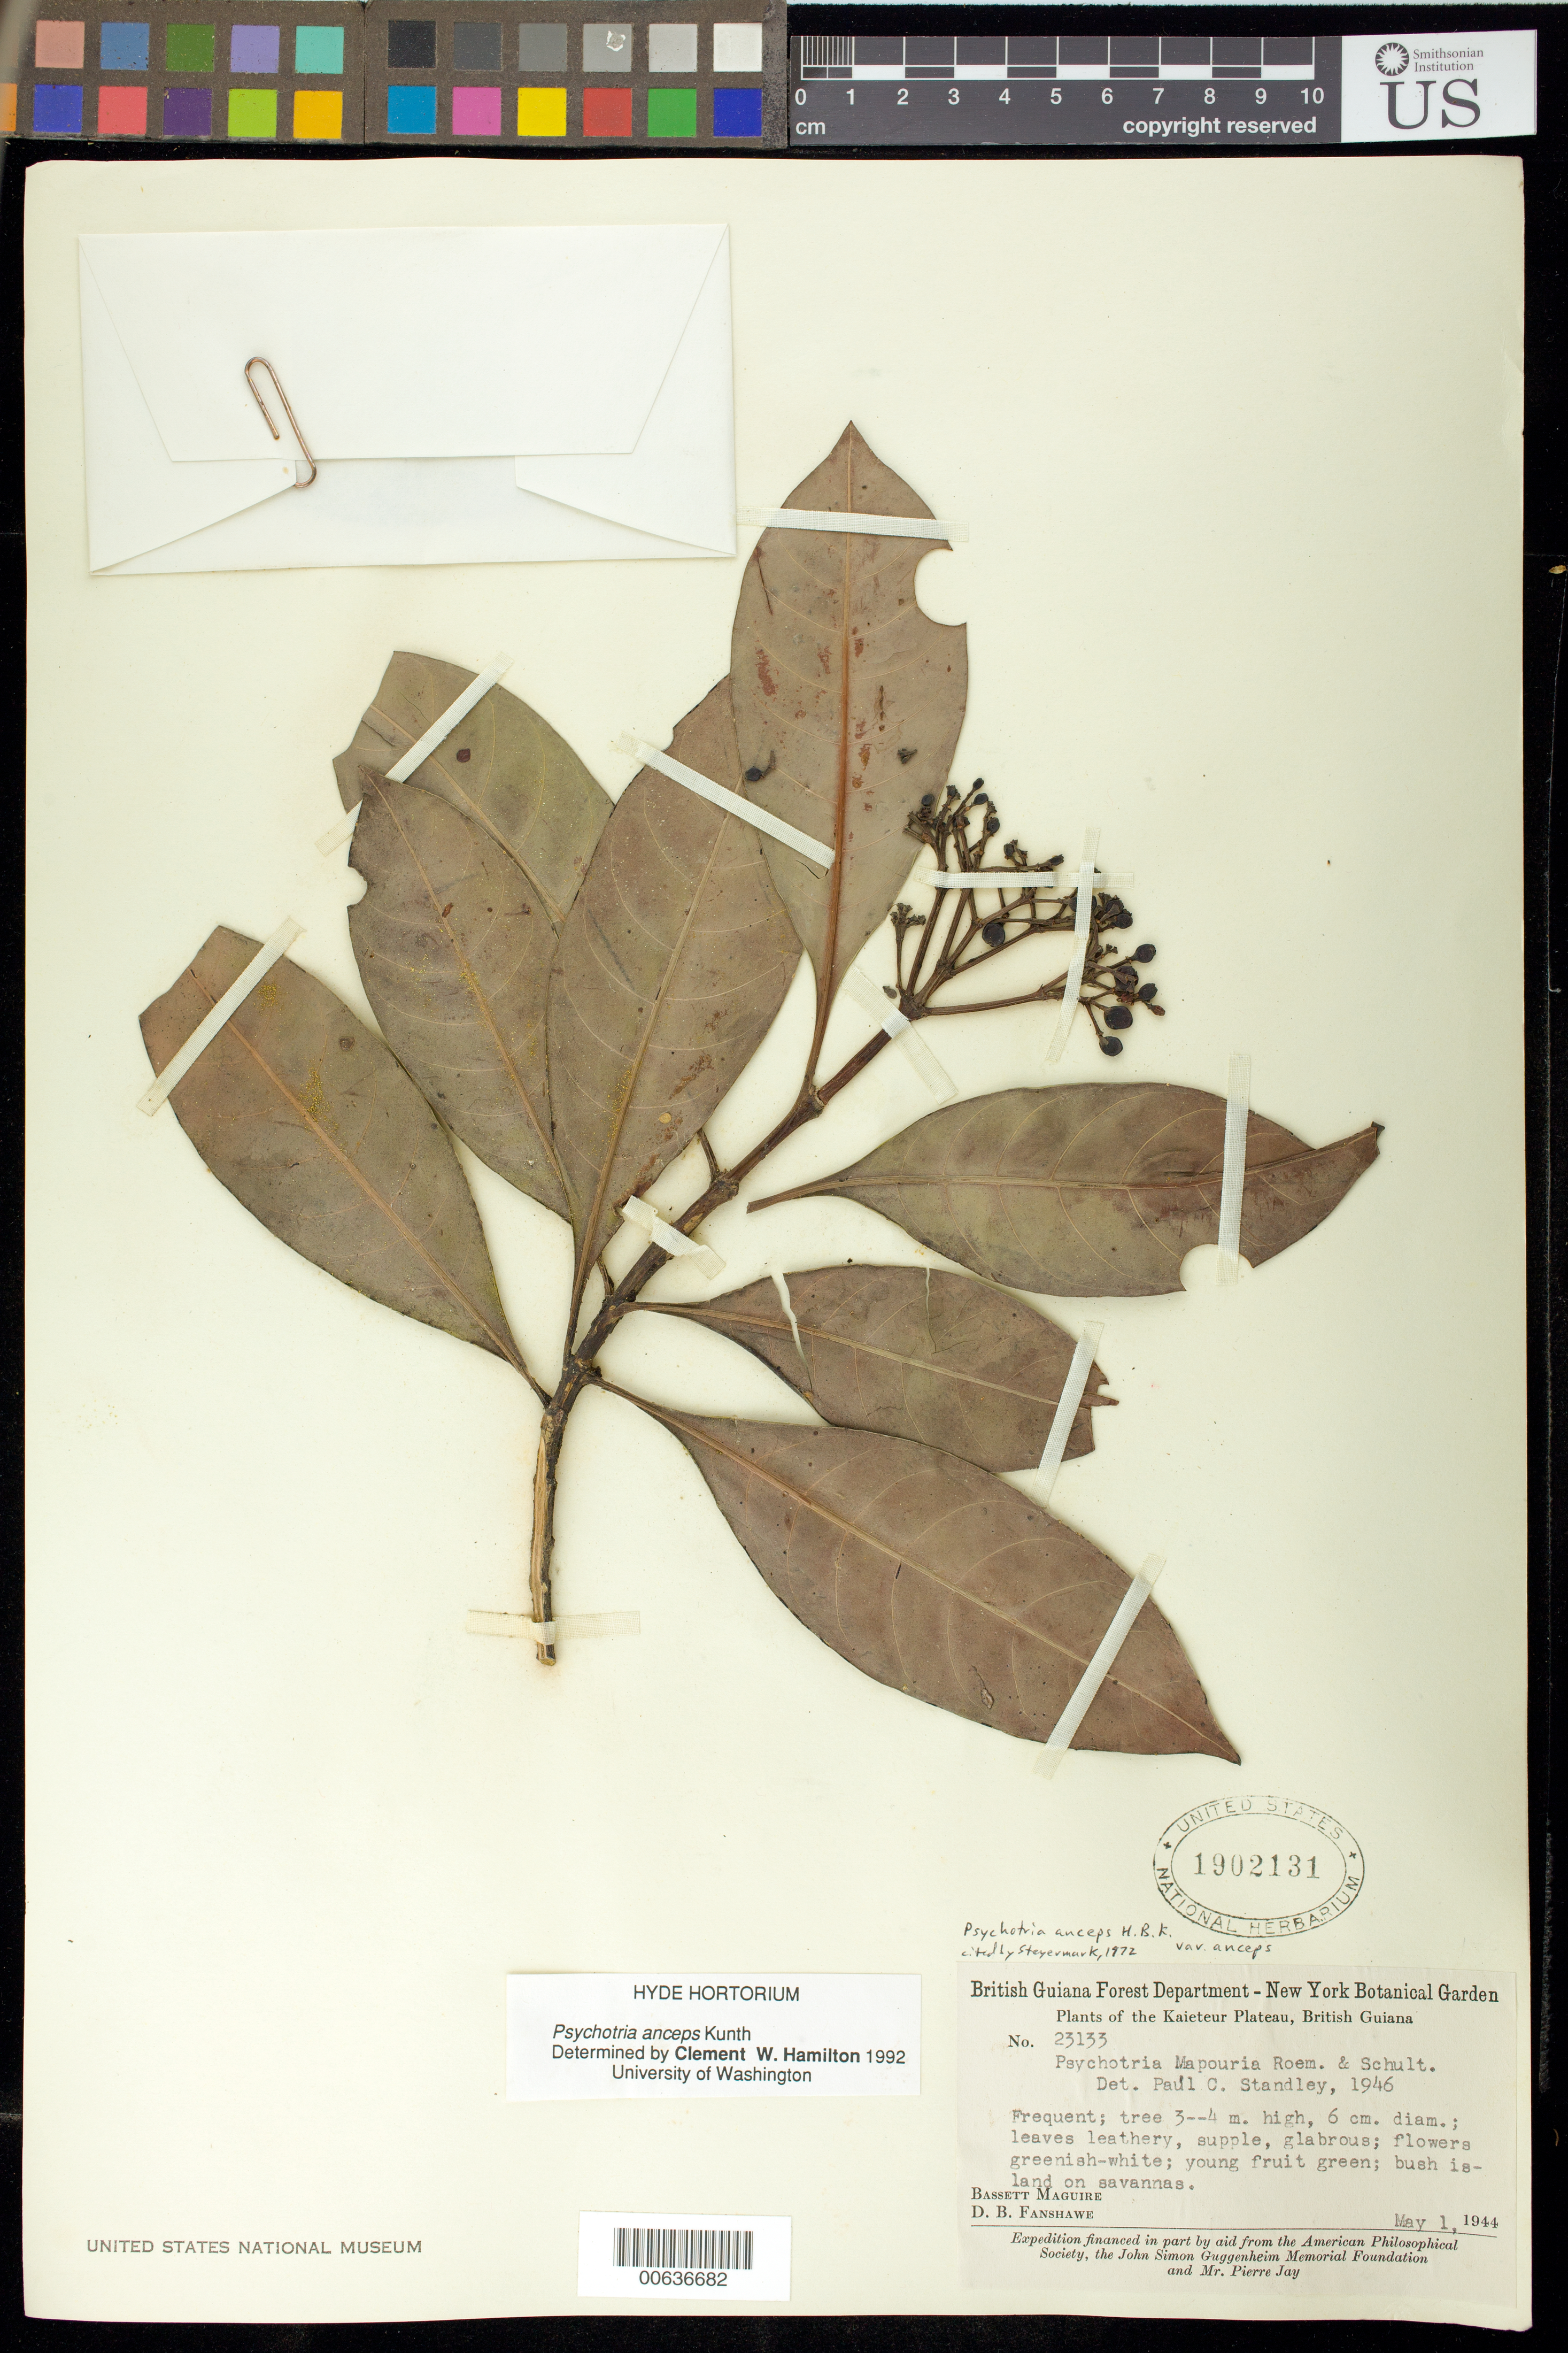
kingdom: Plantae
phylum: Tracheophyta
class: Magnoliopsida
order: Gentianales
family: Rubiaceae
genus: Psychotria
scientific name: Psychotria anceps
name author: Kunth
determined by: Hamilton, C. W.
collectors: B. Maguire & D. B. Fanshawe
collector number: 23133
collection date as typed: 1-May-44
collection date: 1944-05-01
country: Guyana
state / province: Potaro-Siparuni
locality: Kaieteur Plateau, Kaieteur Savannas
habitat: Bush island on savanna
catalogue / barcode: US 1902131